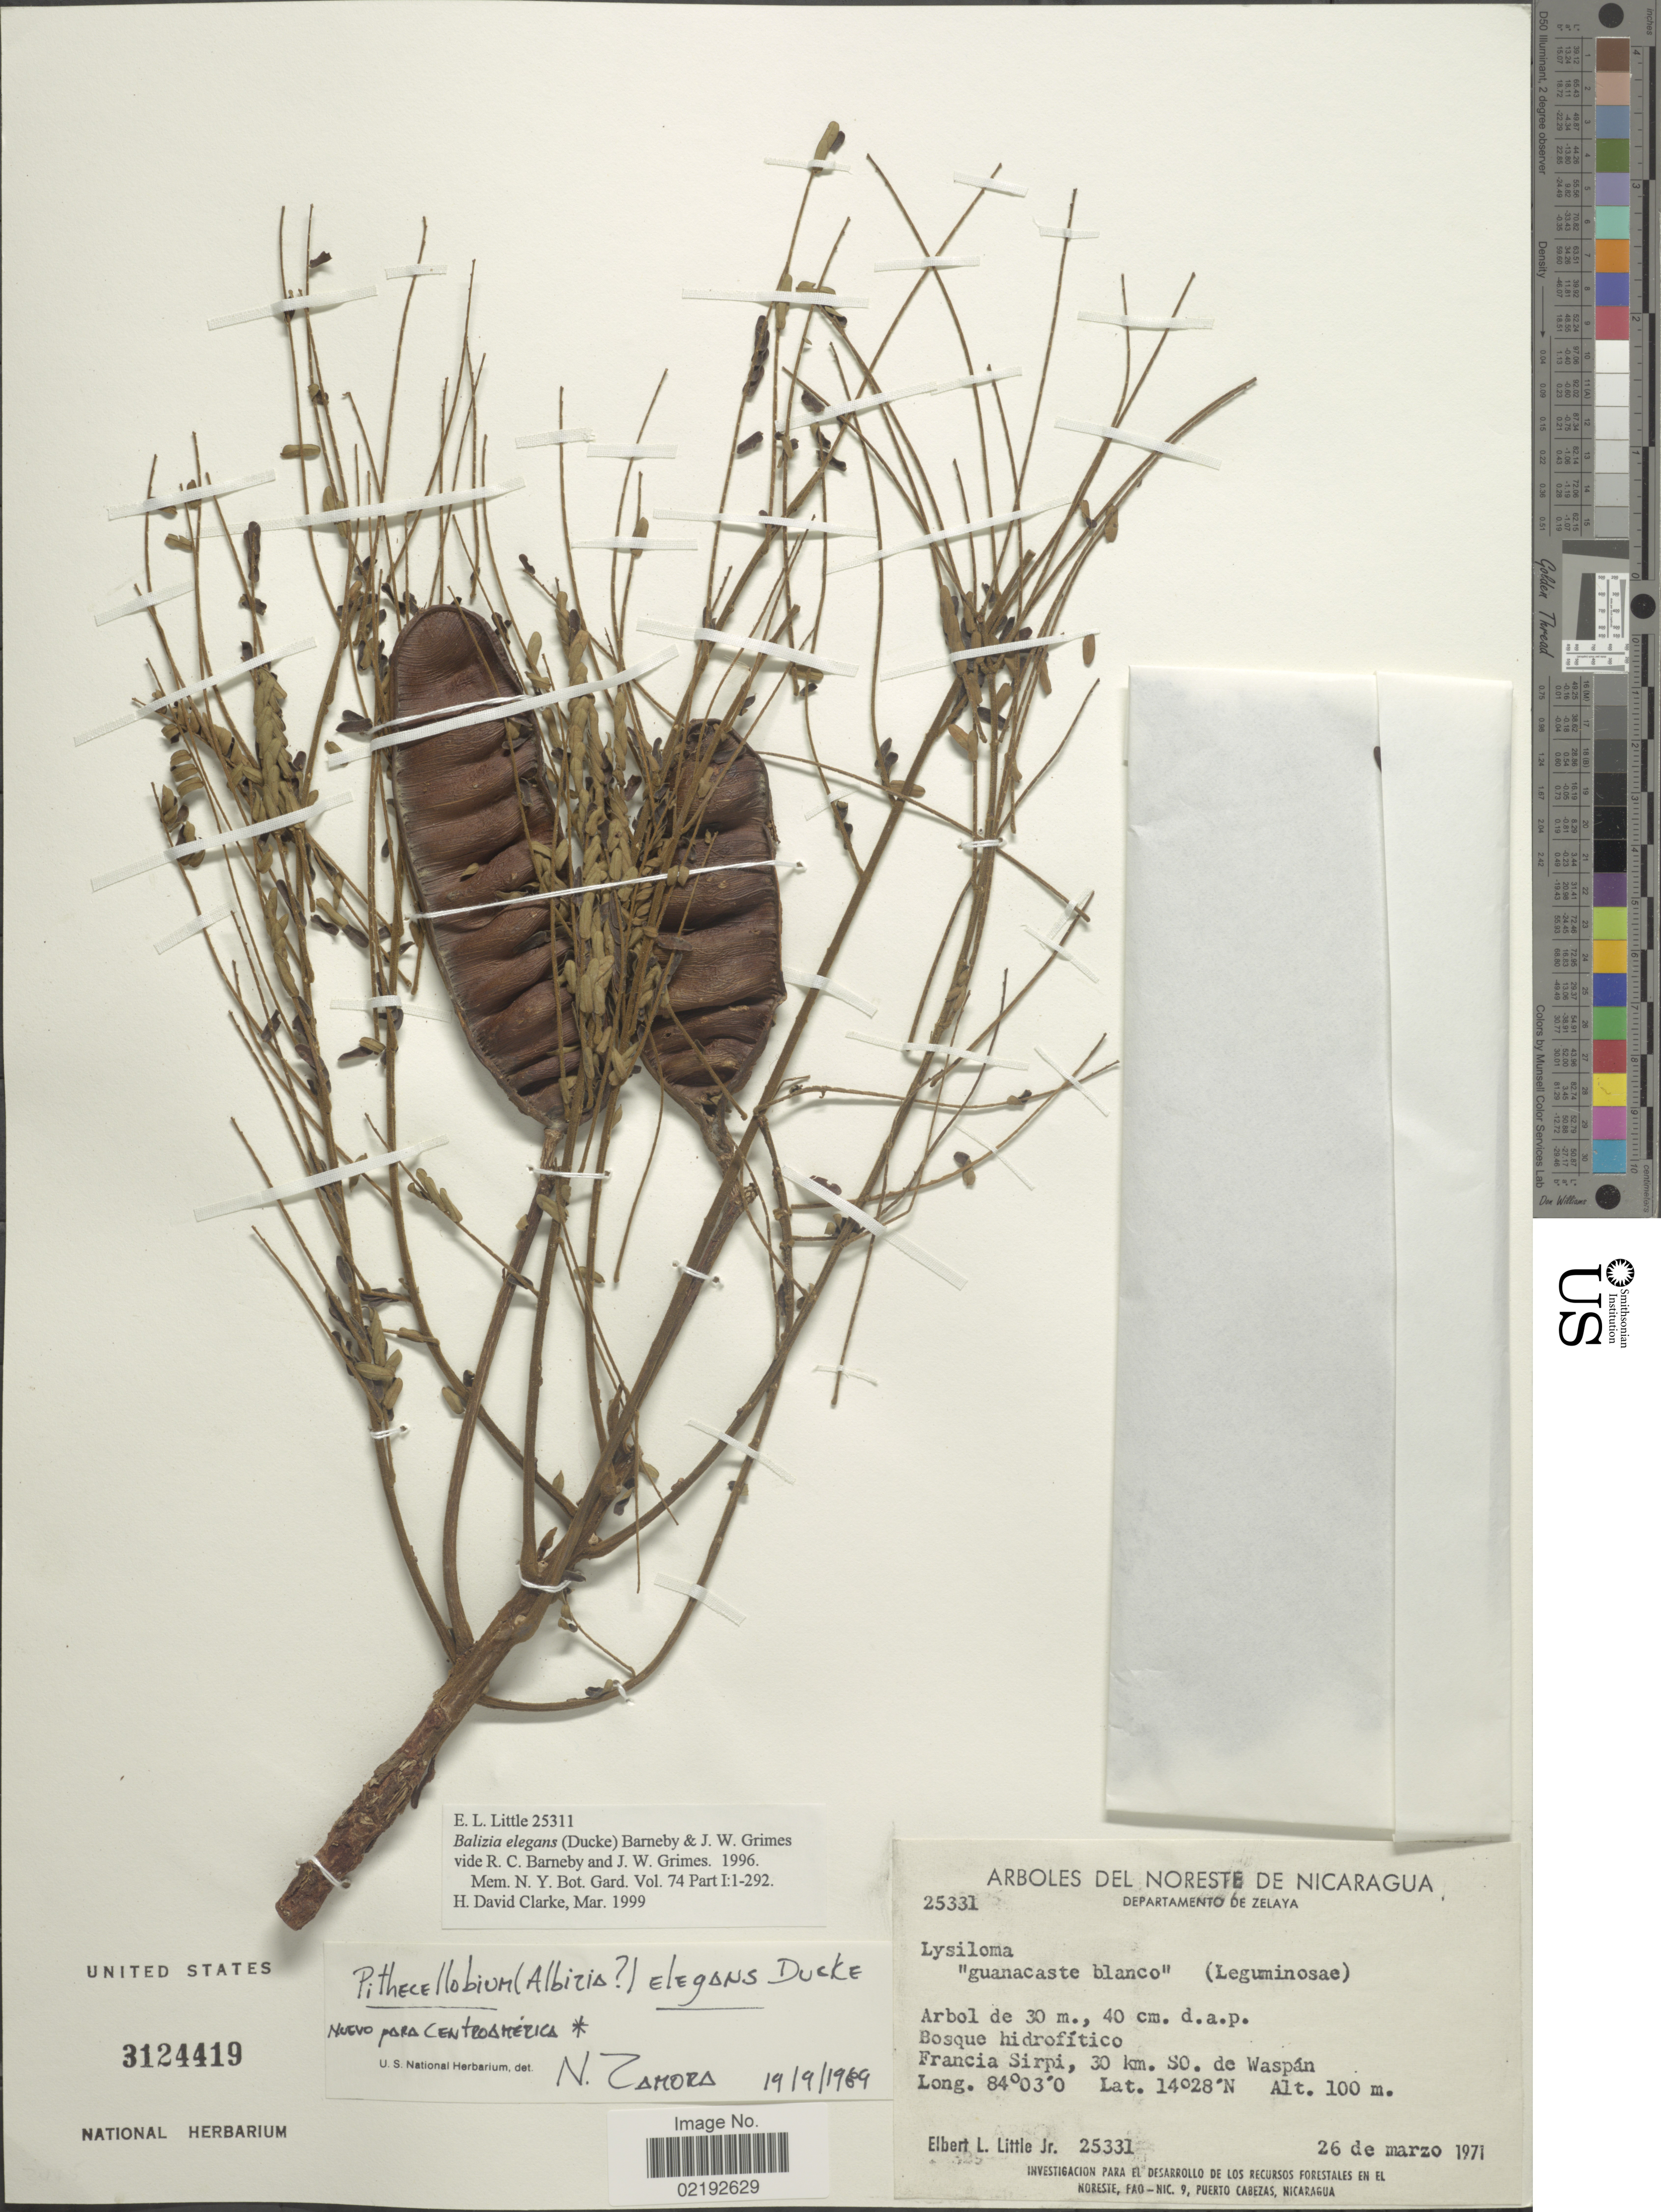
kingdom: Plantae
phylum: Tracheophyta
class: Magnoliopsida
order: Fabales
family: Fabaceae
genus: Hydrochorea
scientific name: Hydrochorea elegans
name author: (Ducke) M.V.B. Soares et al.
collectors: E. L. Little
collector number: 25331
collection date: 1971-03-26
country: Nicaragua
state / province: Atlantico Norte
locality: Noreste de Nicaragua, Francia Sirpi, 30 km SO. de Waspan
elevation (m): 100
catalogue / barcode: US 3124419